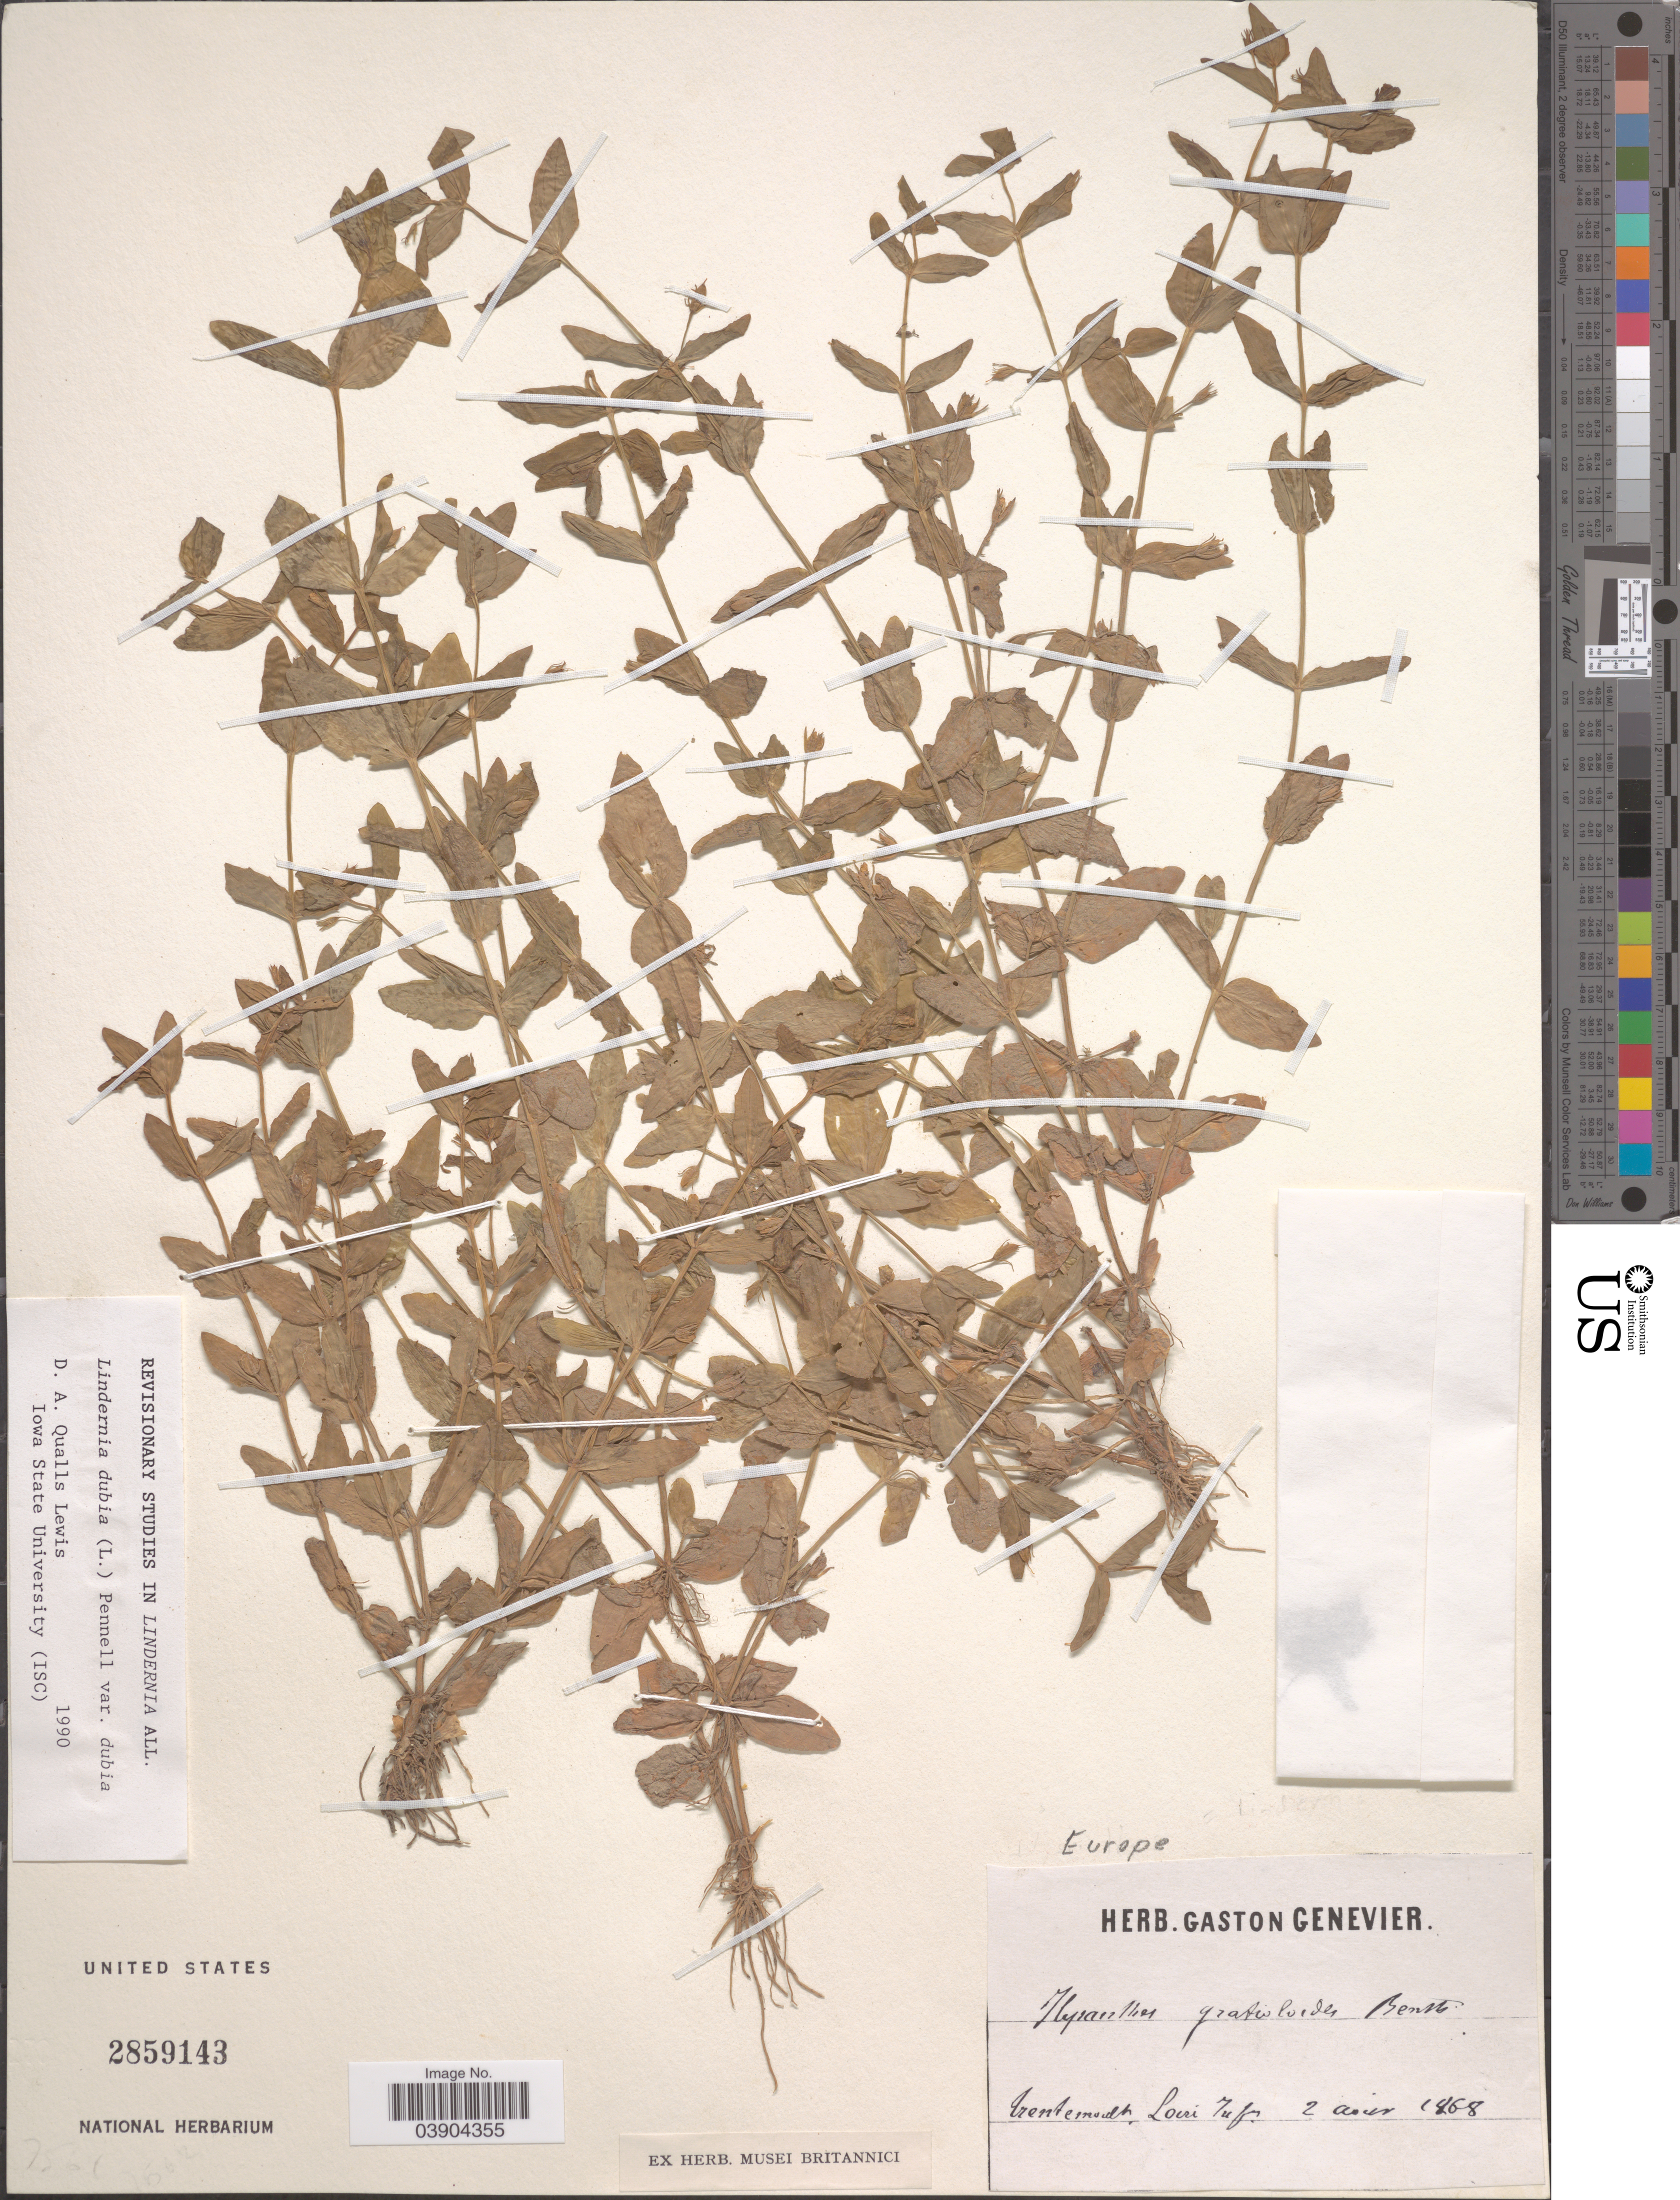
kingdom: Plantae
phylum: Tracheophyta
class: Magnoliopsida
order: Lamiales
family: Linderniaceae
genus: Lindernia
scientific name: Lindernia dubia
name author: (L.) Pennell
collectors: ex herb. G. Genevier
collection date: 1868-01-02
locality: Europe. Srentemould [interpreted], Loui Tufu [interpreted].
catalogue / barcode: US 2859143